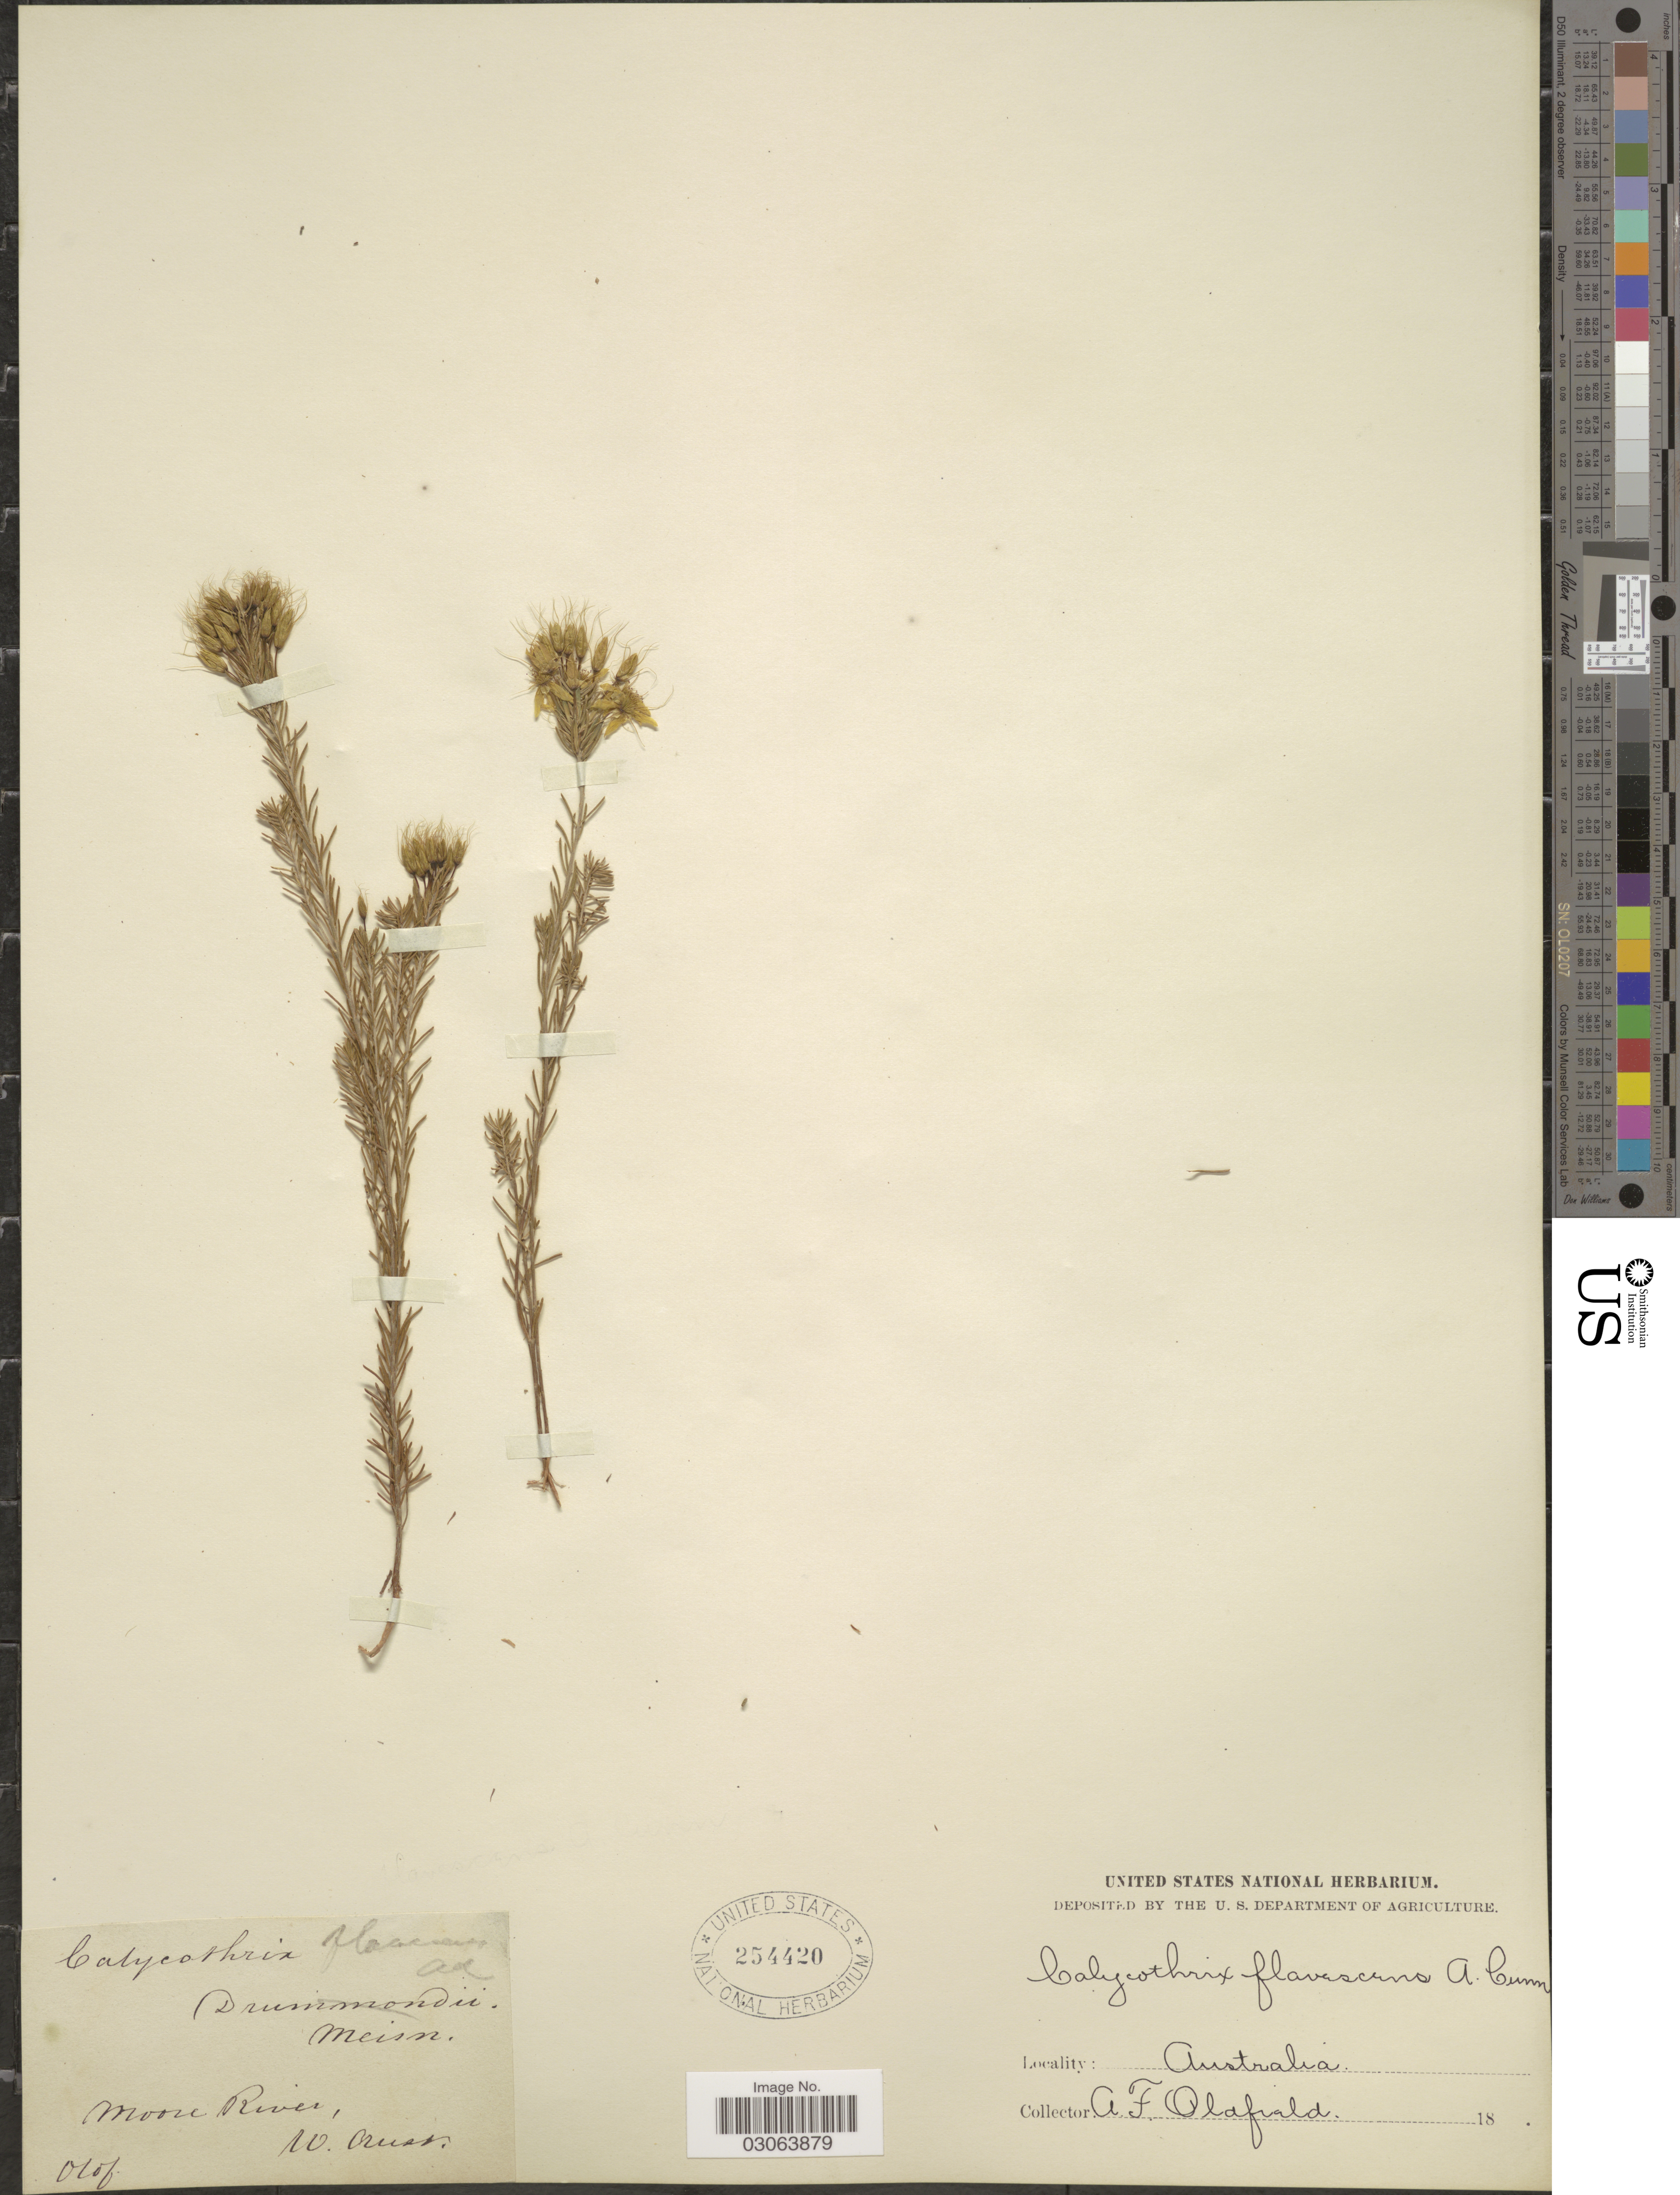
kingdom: Plantae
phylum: Tracheophyta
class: Magnoliopsida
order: Myrtales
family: Myrtaceae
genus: Calytrix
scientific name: Calytrix flavescens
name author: A. Cunn.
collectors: A. Oldfield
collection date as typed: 18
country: Australia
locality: Moore River, W. Aust.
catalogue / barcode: US 254420